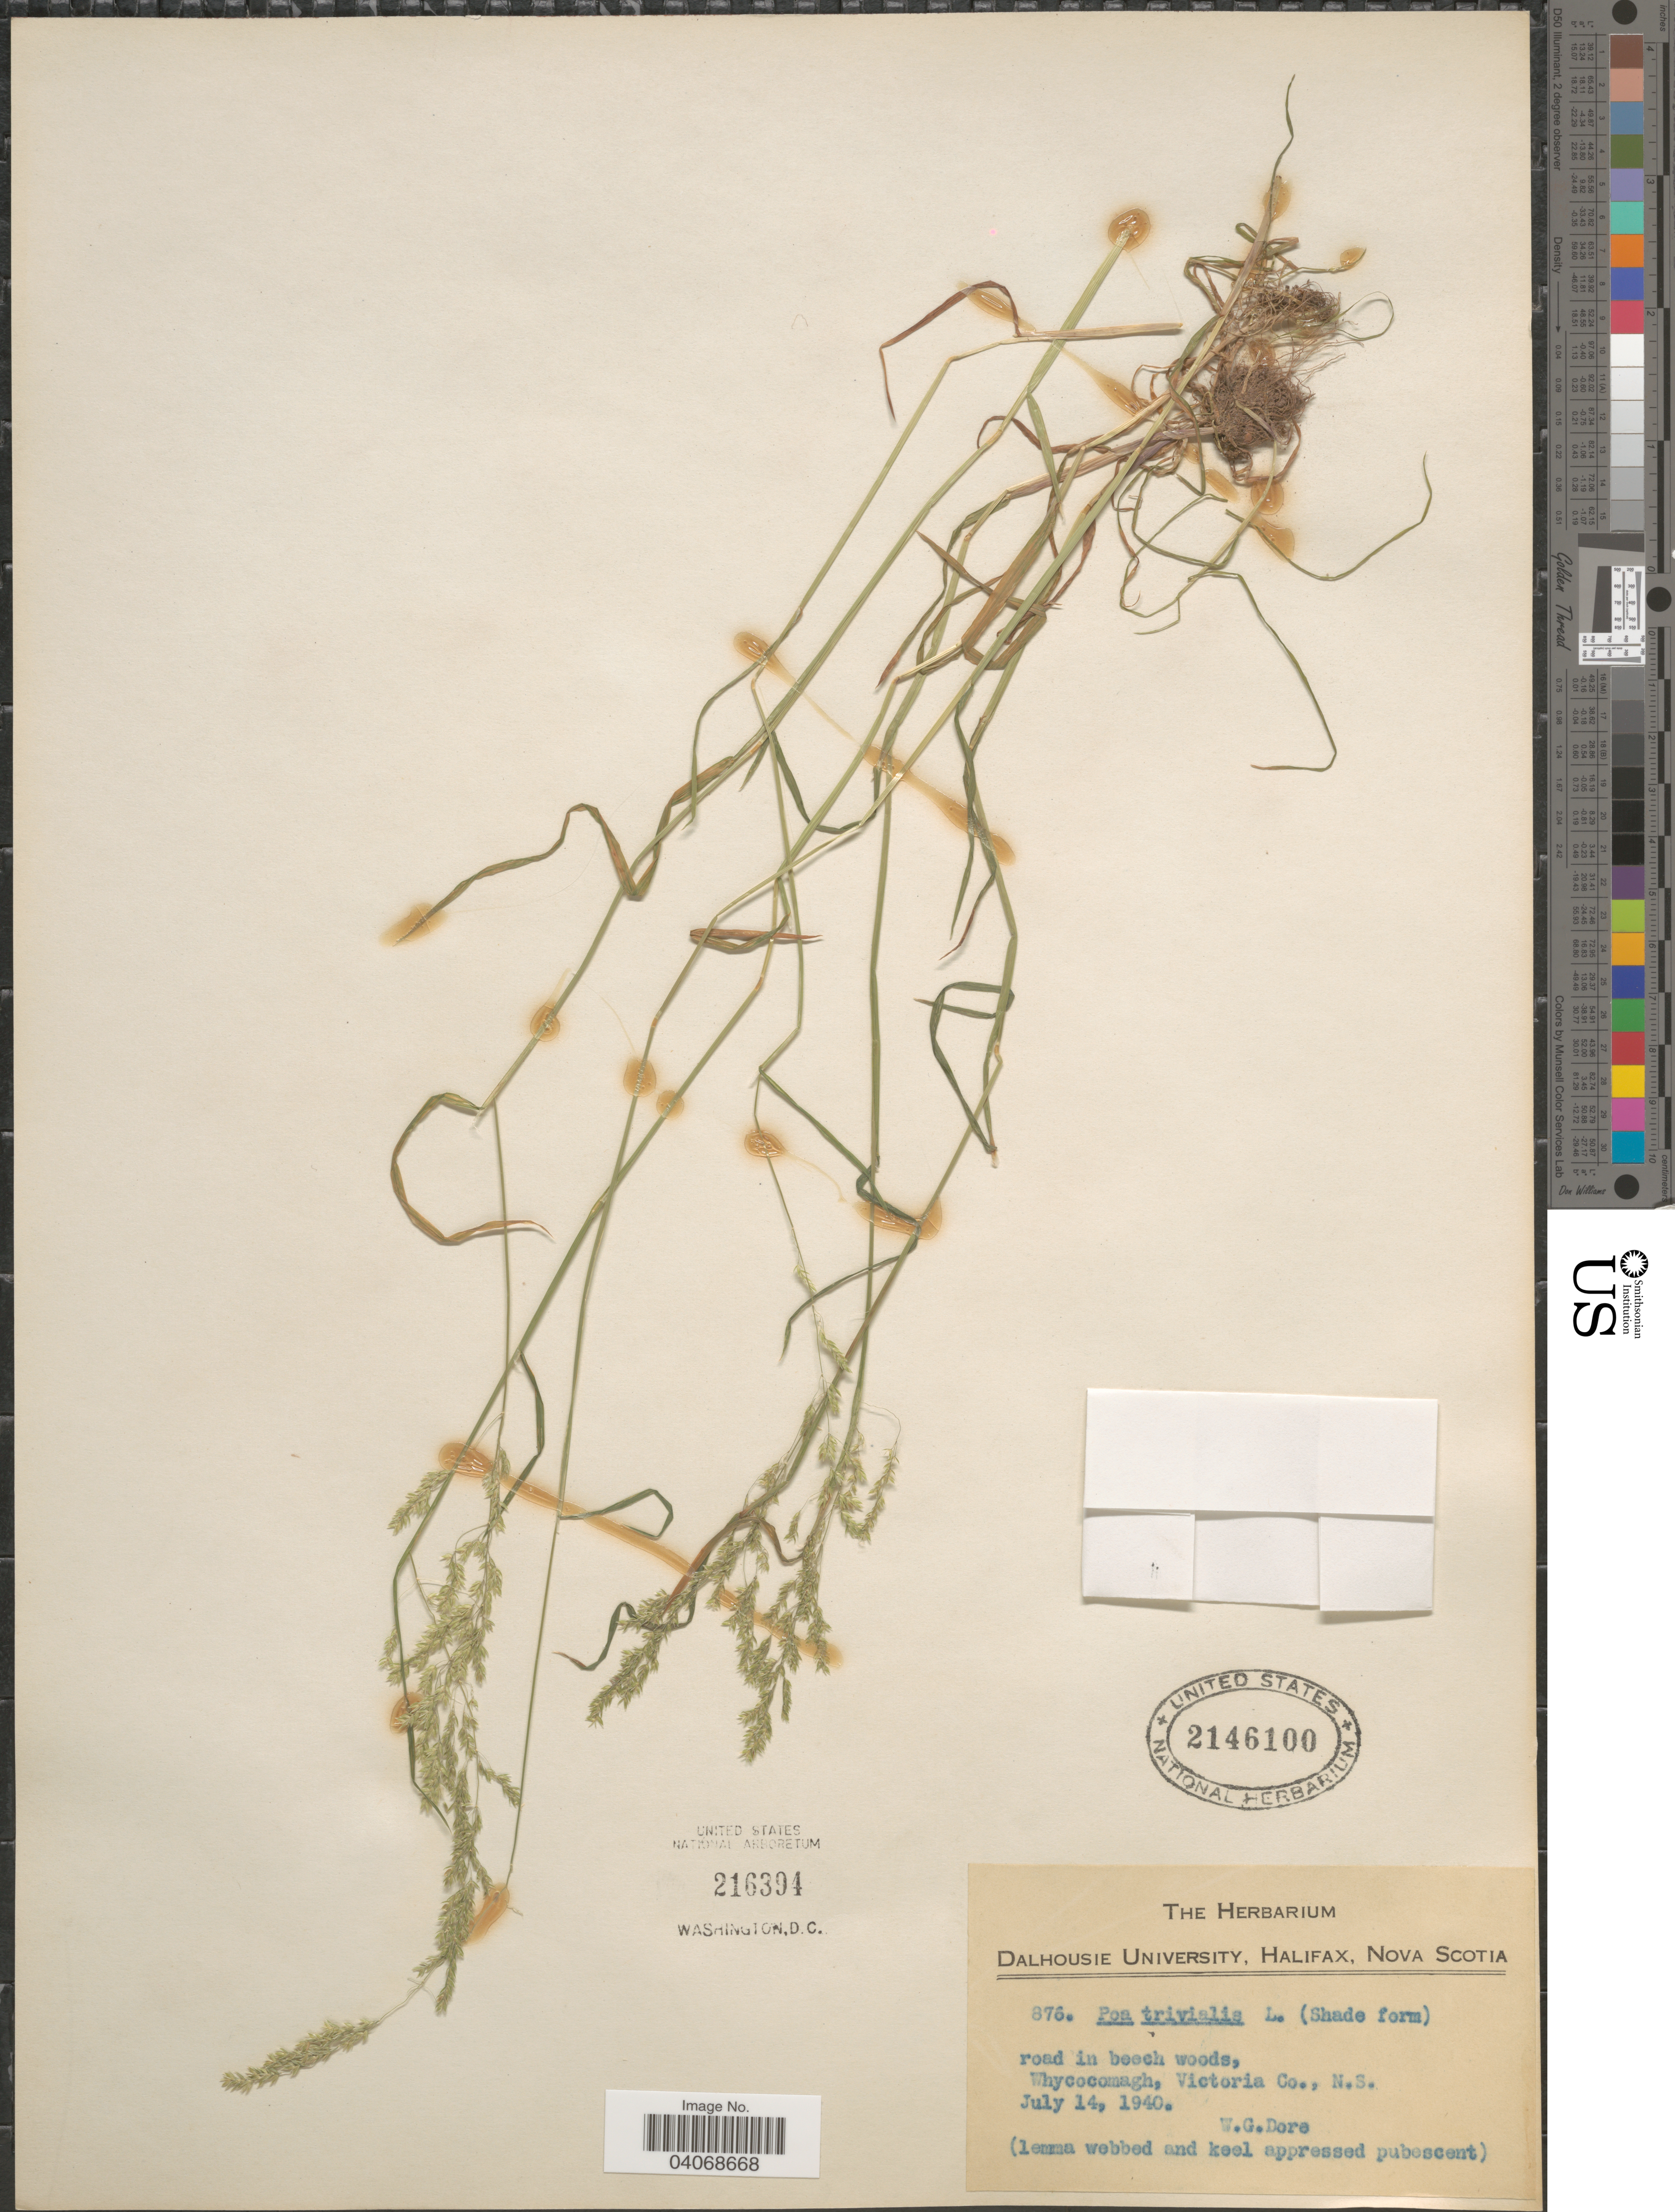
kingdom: Plantae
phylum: Tracheophyta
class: Liliopsida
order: Poales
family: Poaceae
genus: Poa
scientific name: Poa trivialis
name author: L.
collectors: W. Dore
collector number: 876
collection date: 1940-07-14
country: Canada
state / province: Nova Scotia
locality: Road in beech woods, Whycocomagh, Victoria Co.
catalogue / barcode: US 2146100